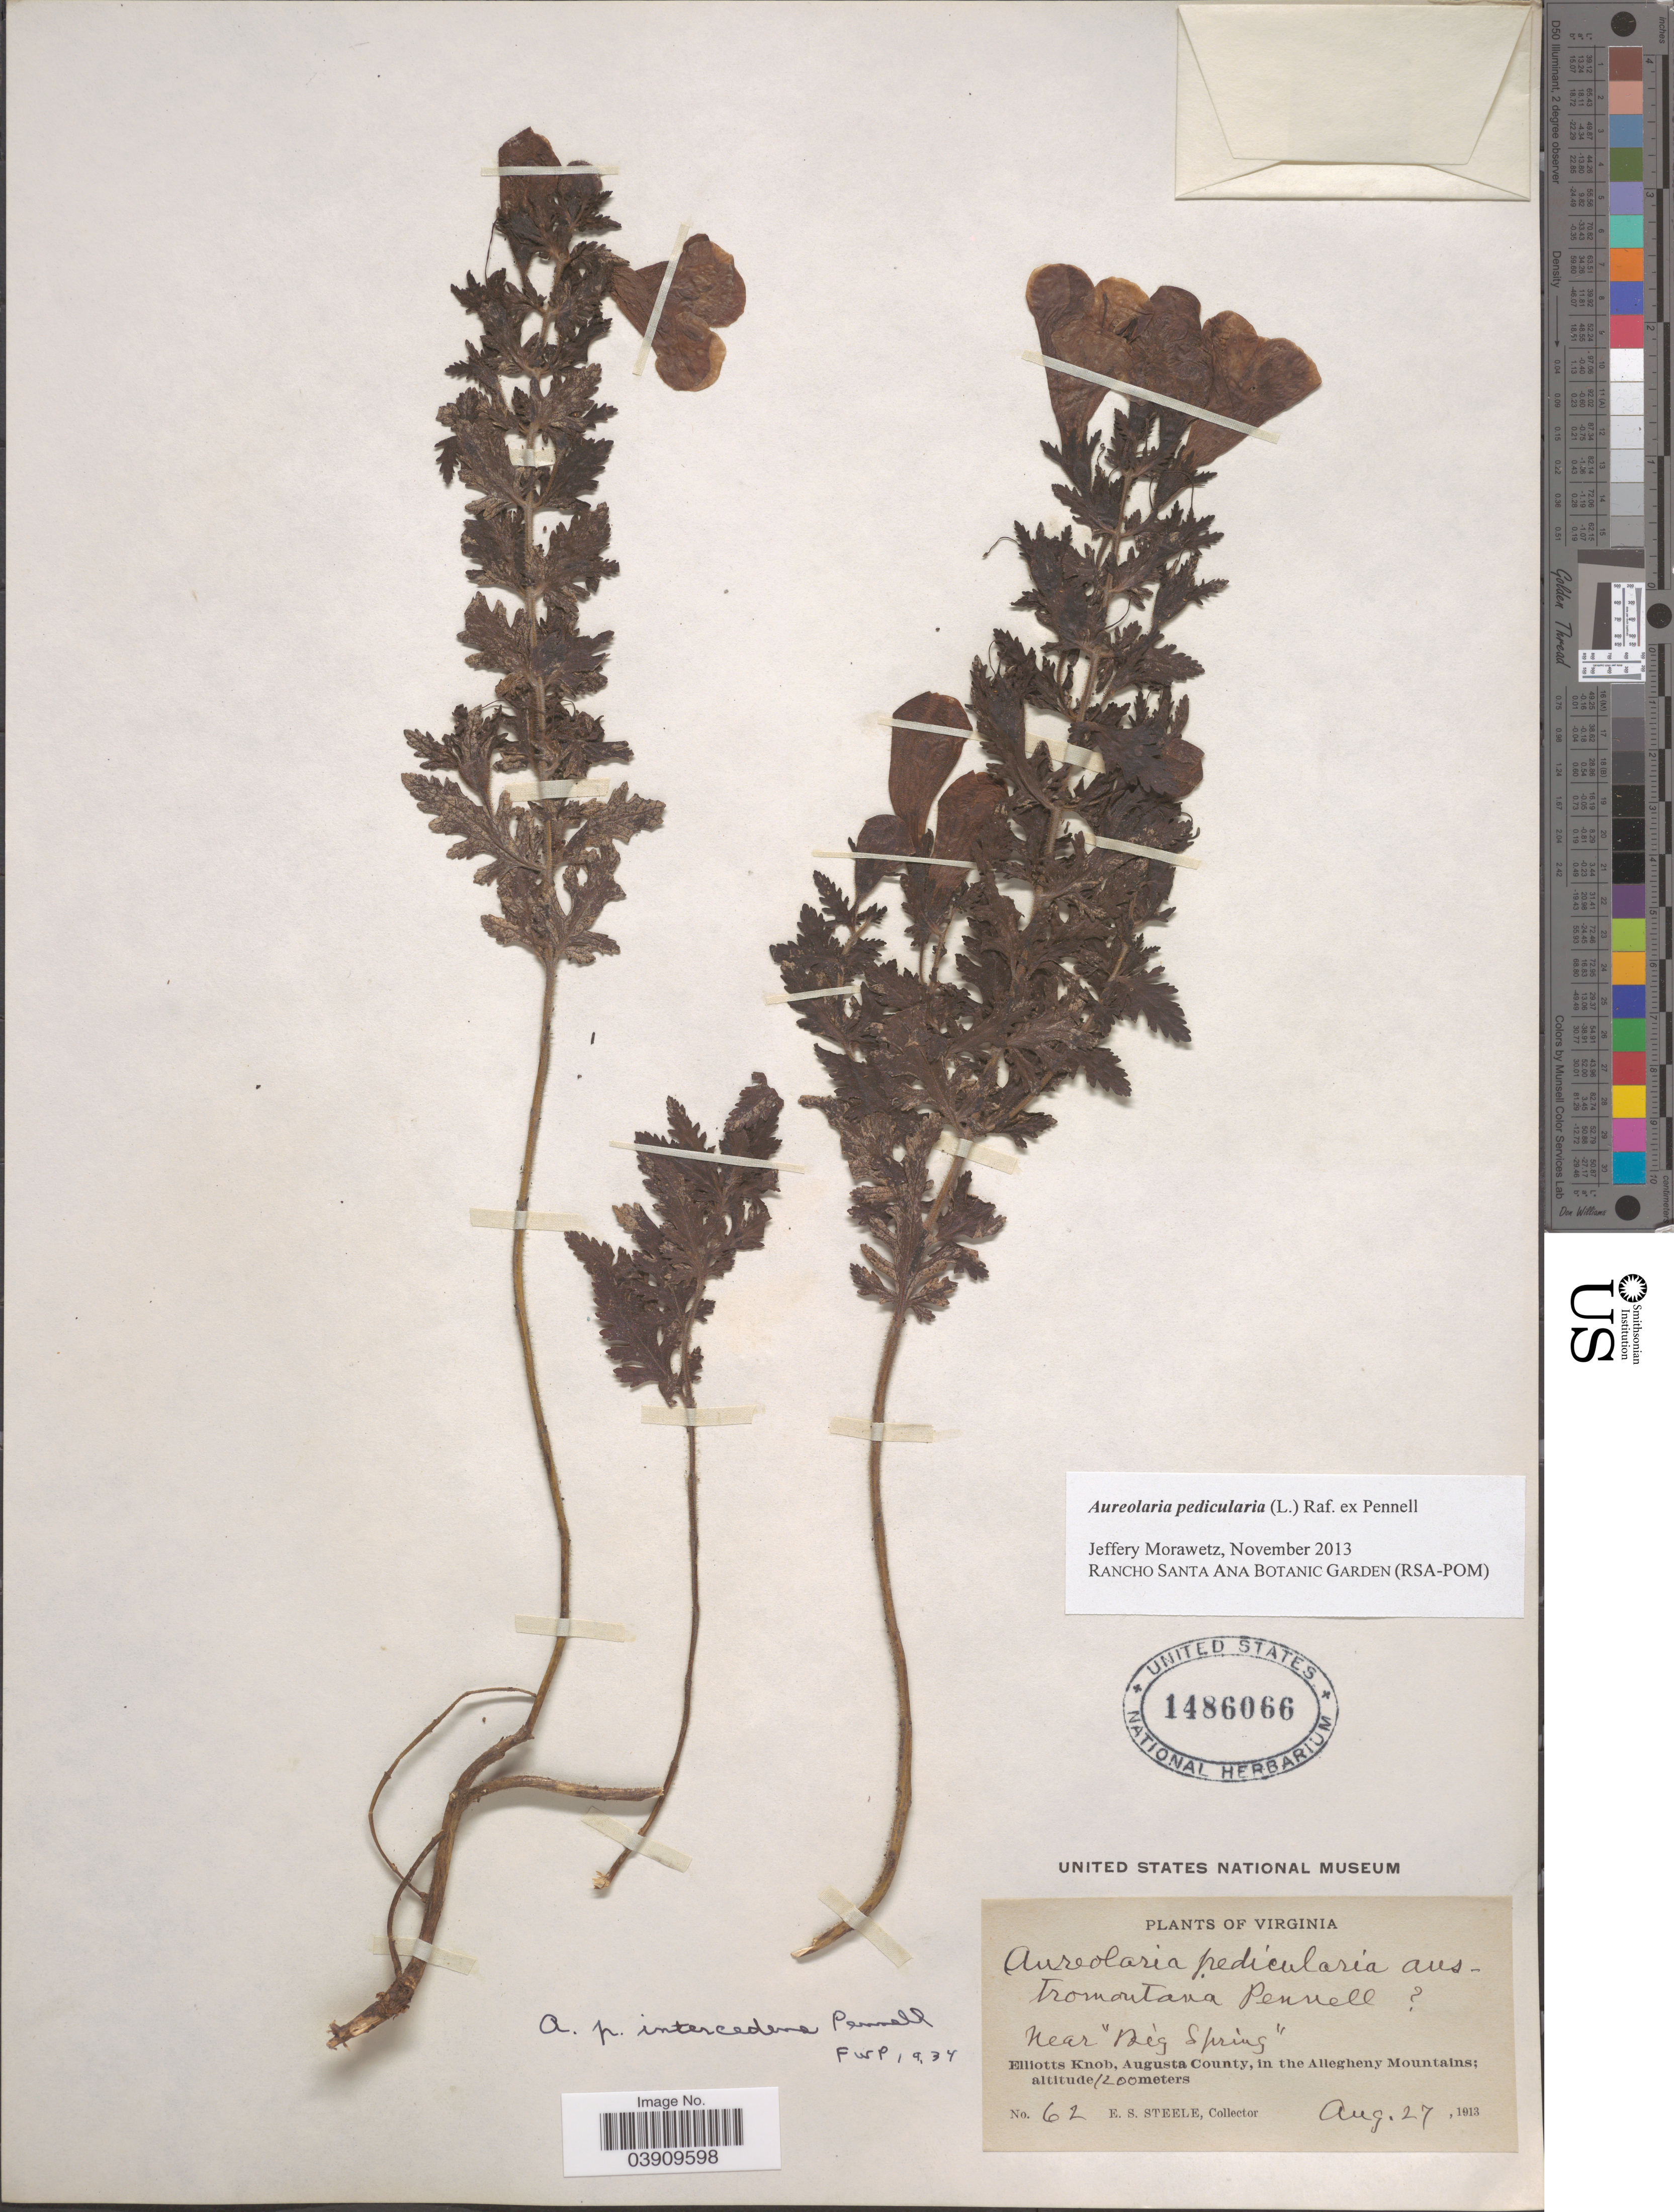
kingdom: Plantae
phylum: Tracheophyta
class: Magnoliopsida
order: Lamiales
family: Orobanchaceae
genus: Aureolaria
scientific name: Aureolaria pedicularia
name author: (L.) Raf. ex Farw.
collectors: E. Steele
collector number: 62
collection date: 1913-08-27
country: United States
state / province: Virginia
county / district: Augusta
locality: Near "Big Spring". Elliotts Knob, Augusta County, in the Allegheny Mountains.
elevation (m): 1200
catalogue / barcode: US 1486066